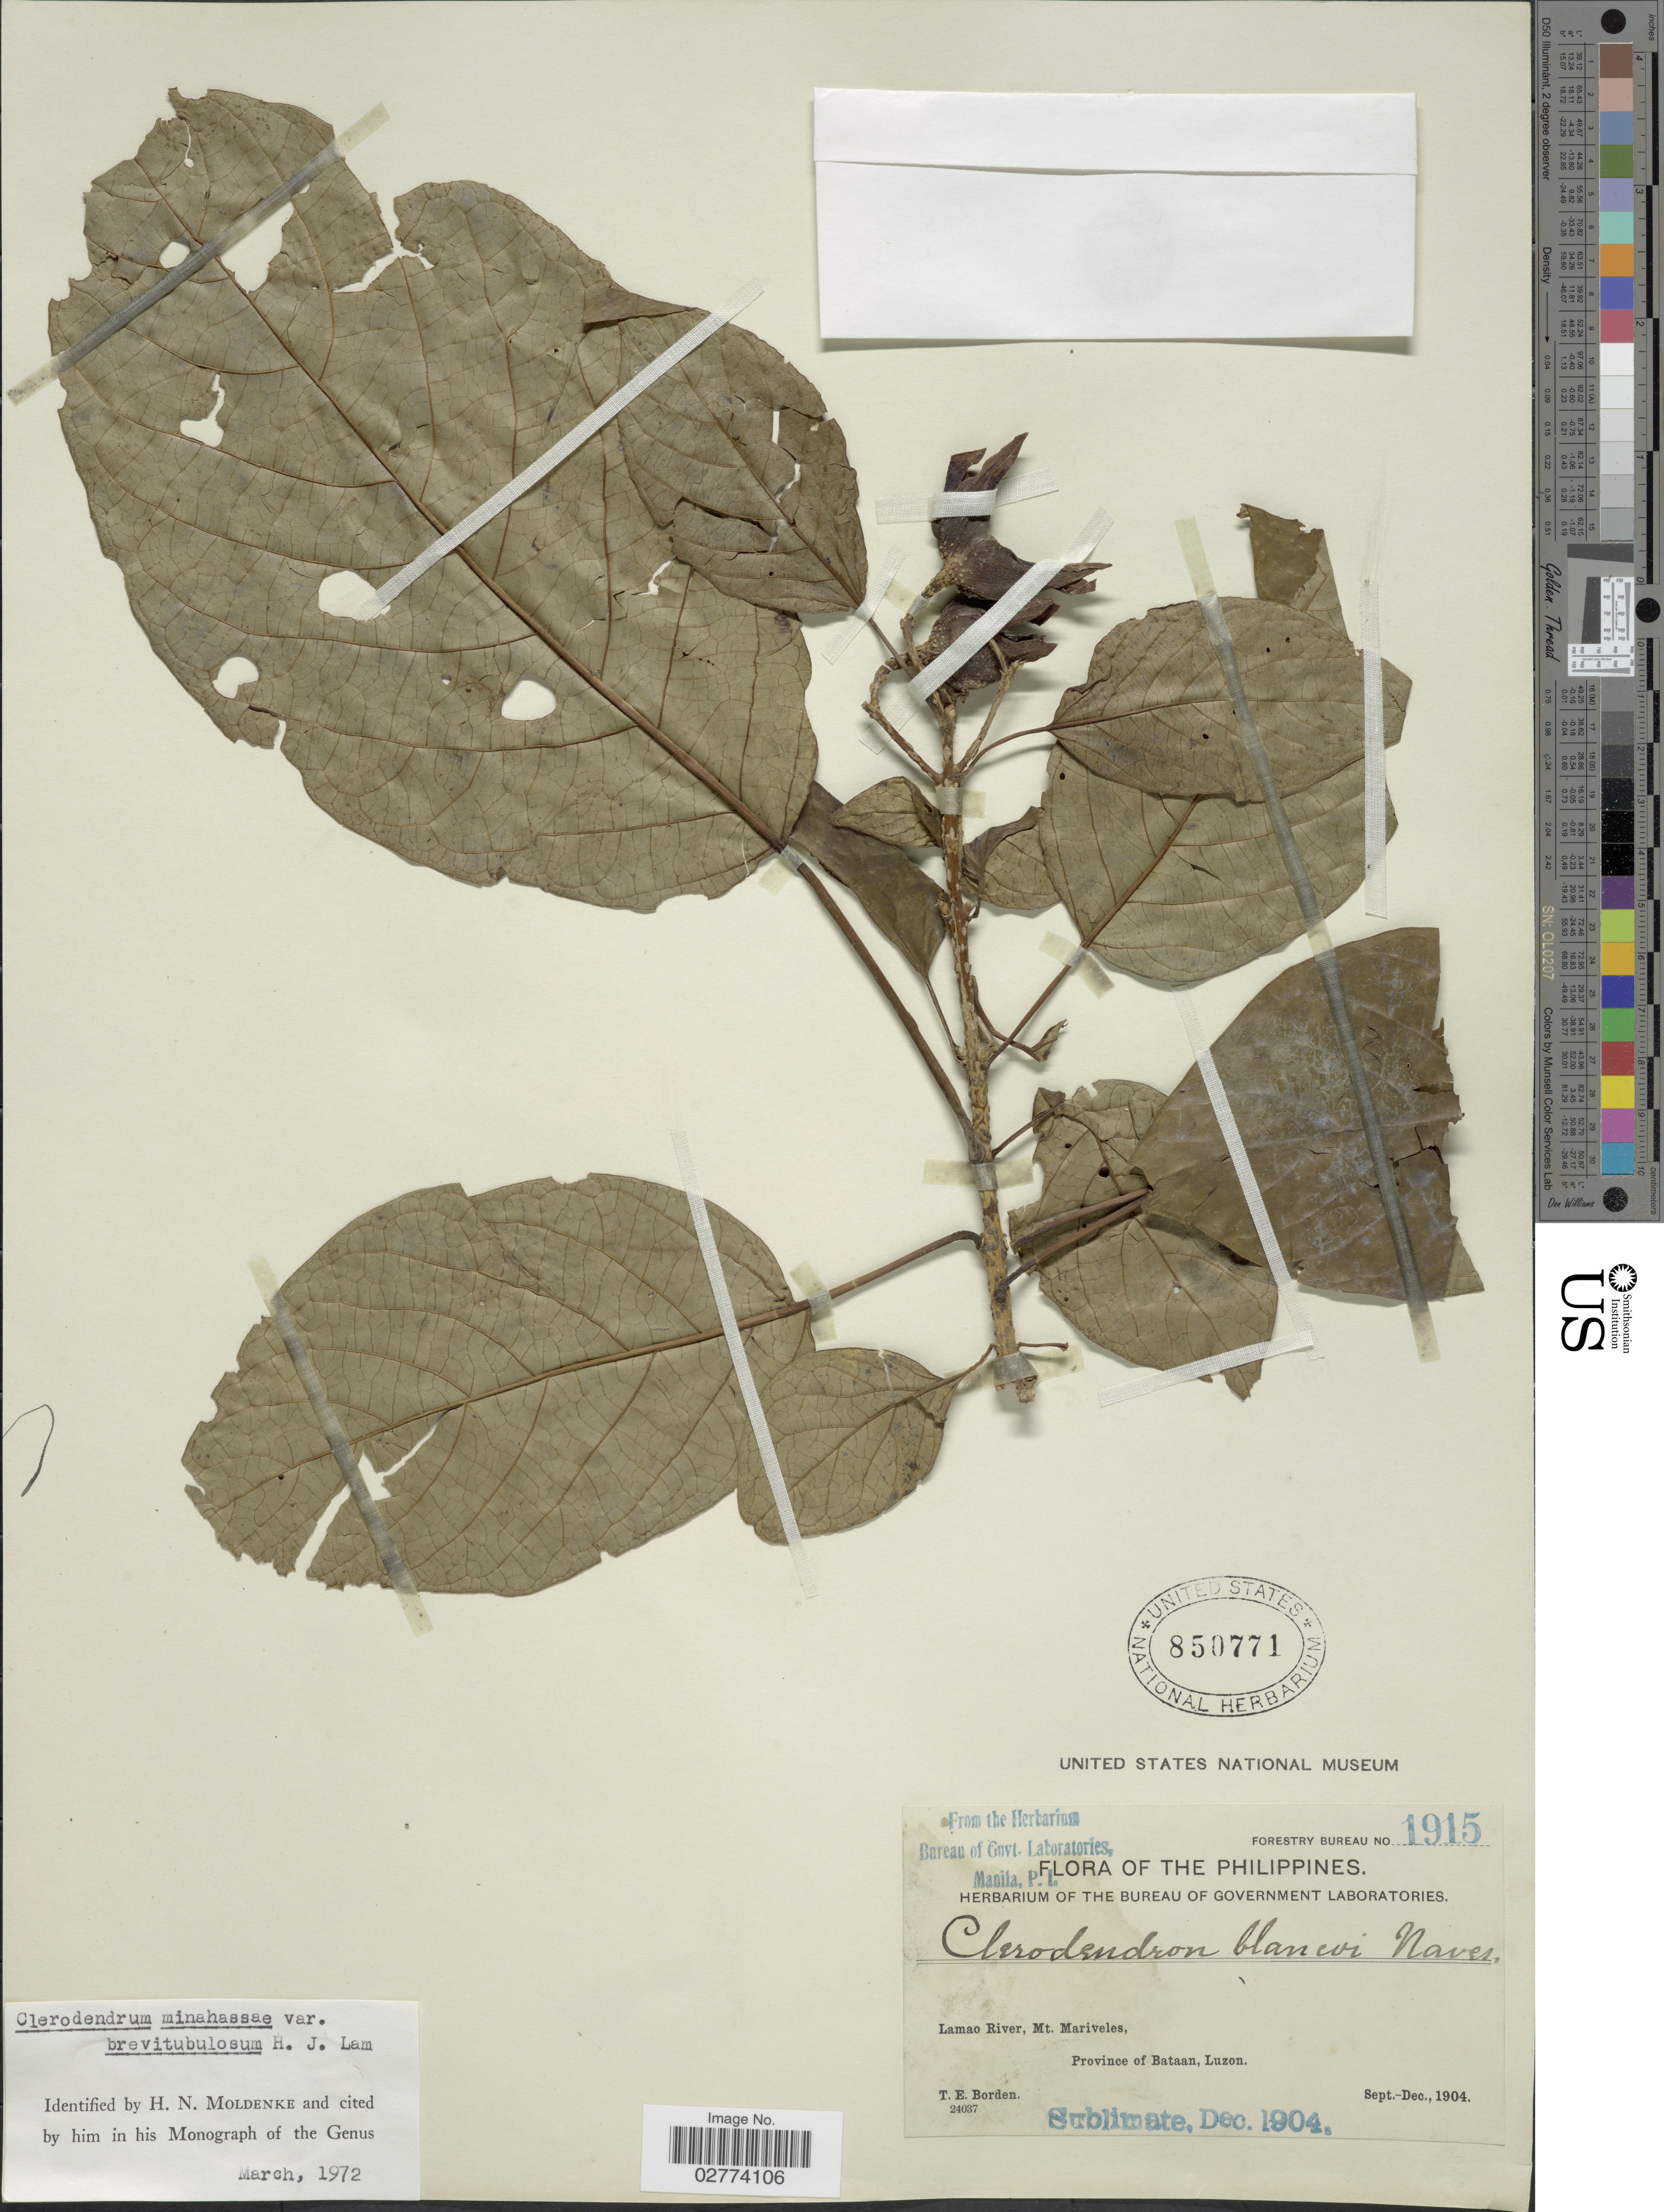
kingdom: Plantae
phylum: Tracheophyta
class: Magnoliopsida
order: Lamiales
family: Lamiaceae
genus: Clerodendrum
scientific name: Clerodendrum minahassae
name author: Teijsm. & Binn.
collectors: T. E. Borden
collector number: Forestry Bureau 1915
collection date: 1904-09/1904-12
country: Philippines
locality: Lamao River, Mt. Mariveles, Province of Bataan, Luzon.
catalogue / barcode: US 850771